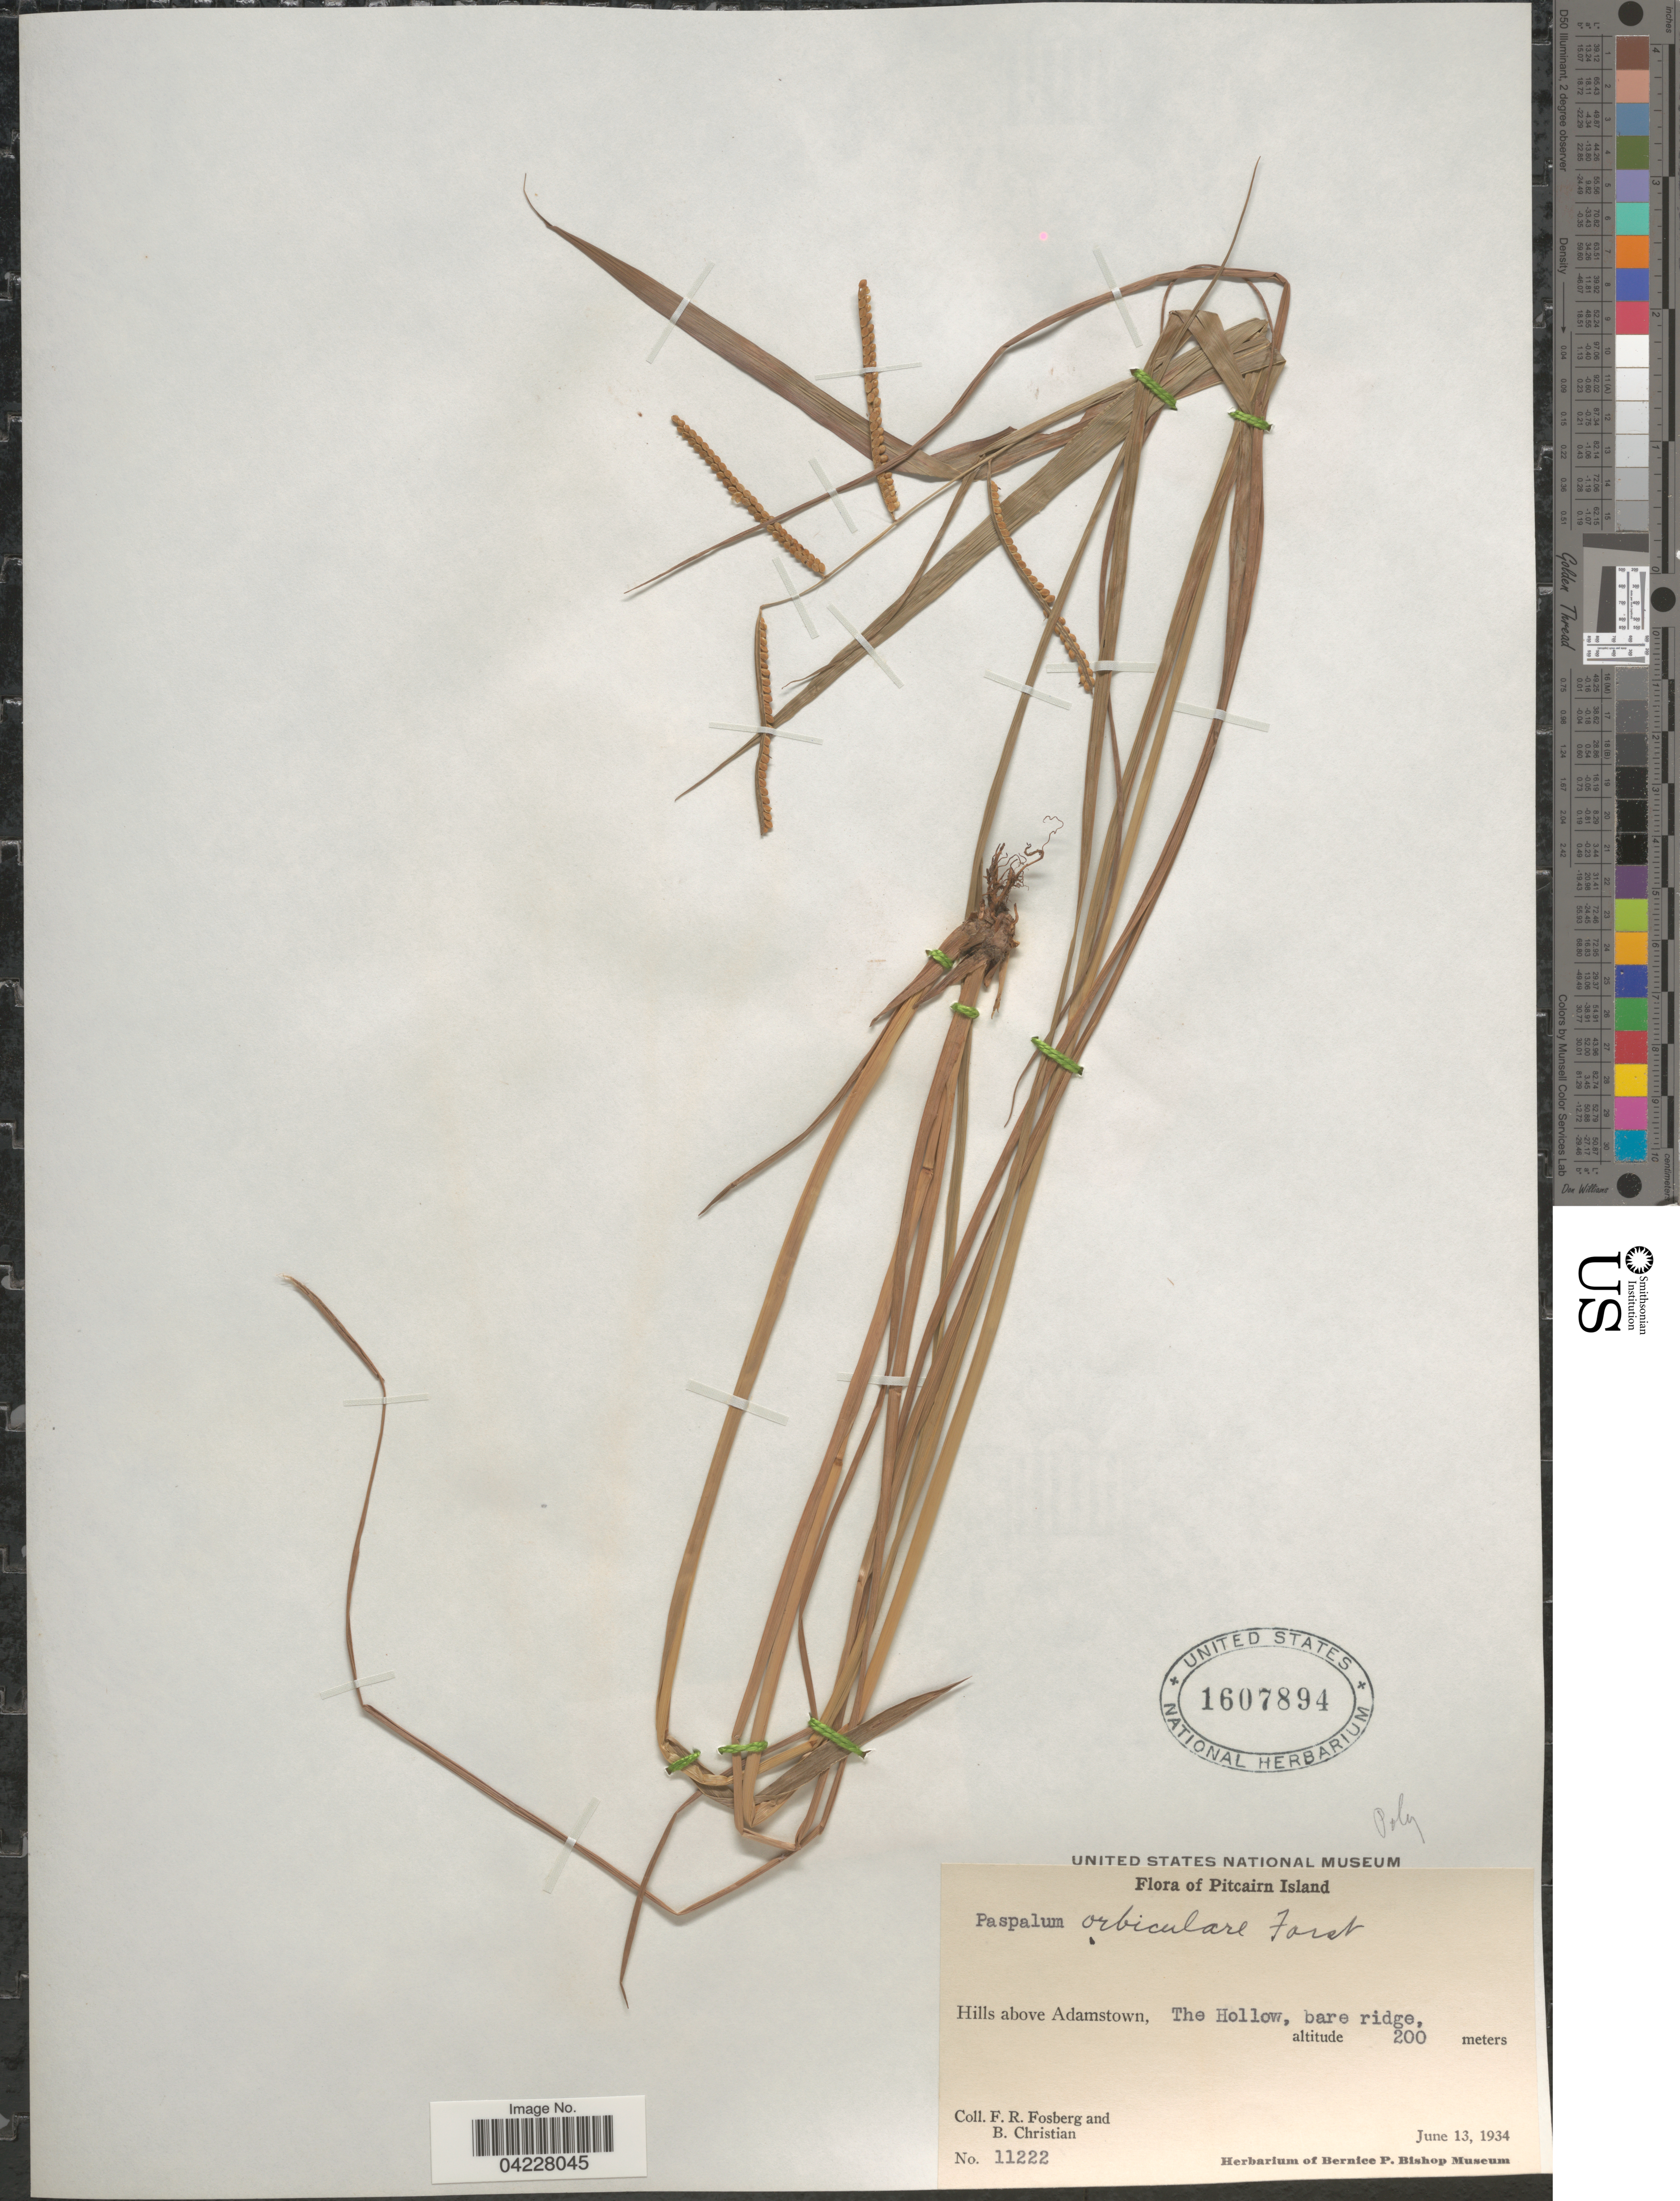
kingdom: Plantae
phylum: Tracheophyta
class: Liliopsida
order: Poales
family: Poaceae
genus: Paspalum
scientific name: Paspalum orbiculare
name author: G. Forst.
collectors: F. R. Fosberg & B. Christian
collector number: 11222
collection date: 1934-06-13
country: Pitcairn Islands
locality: Hills above Adamstown, The Hollow, bare ridge.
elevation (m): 200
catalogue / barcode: US 1607894